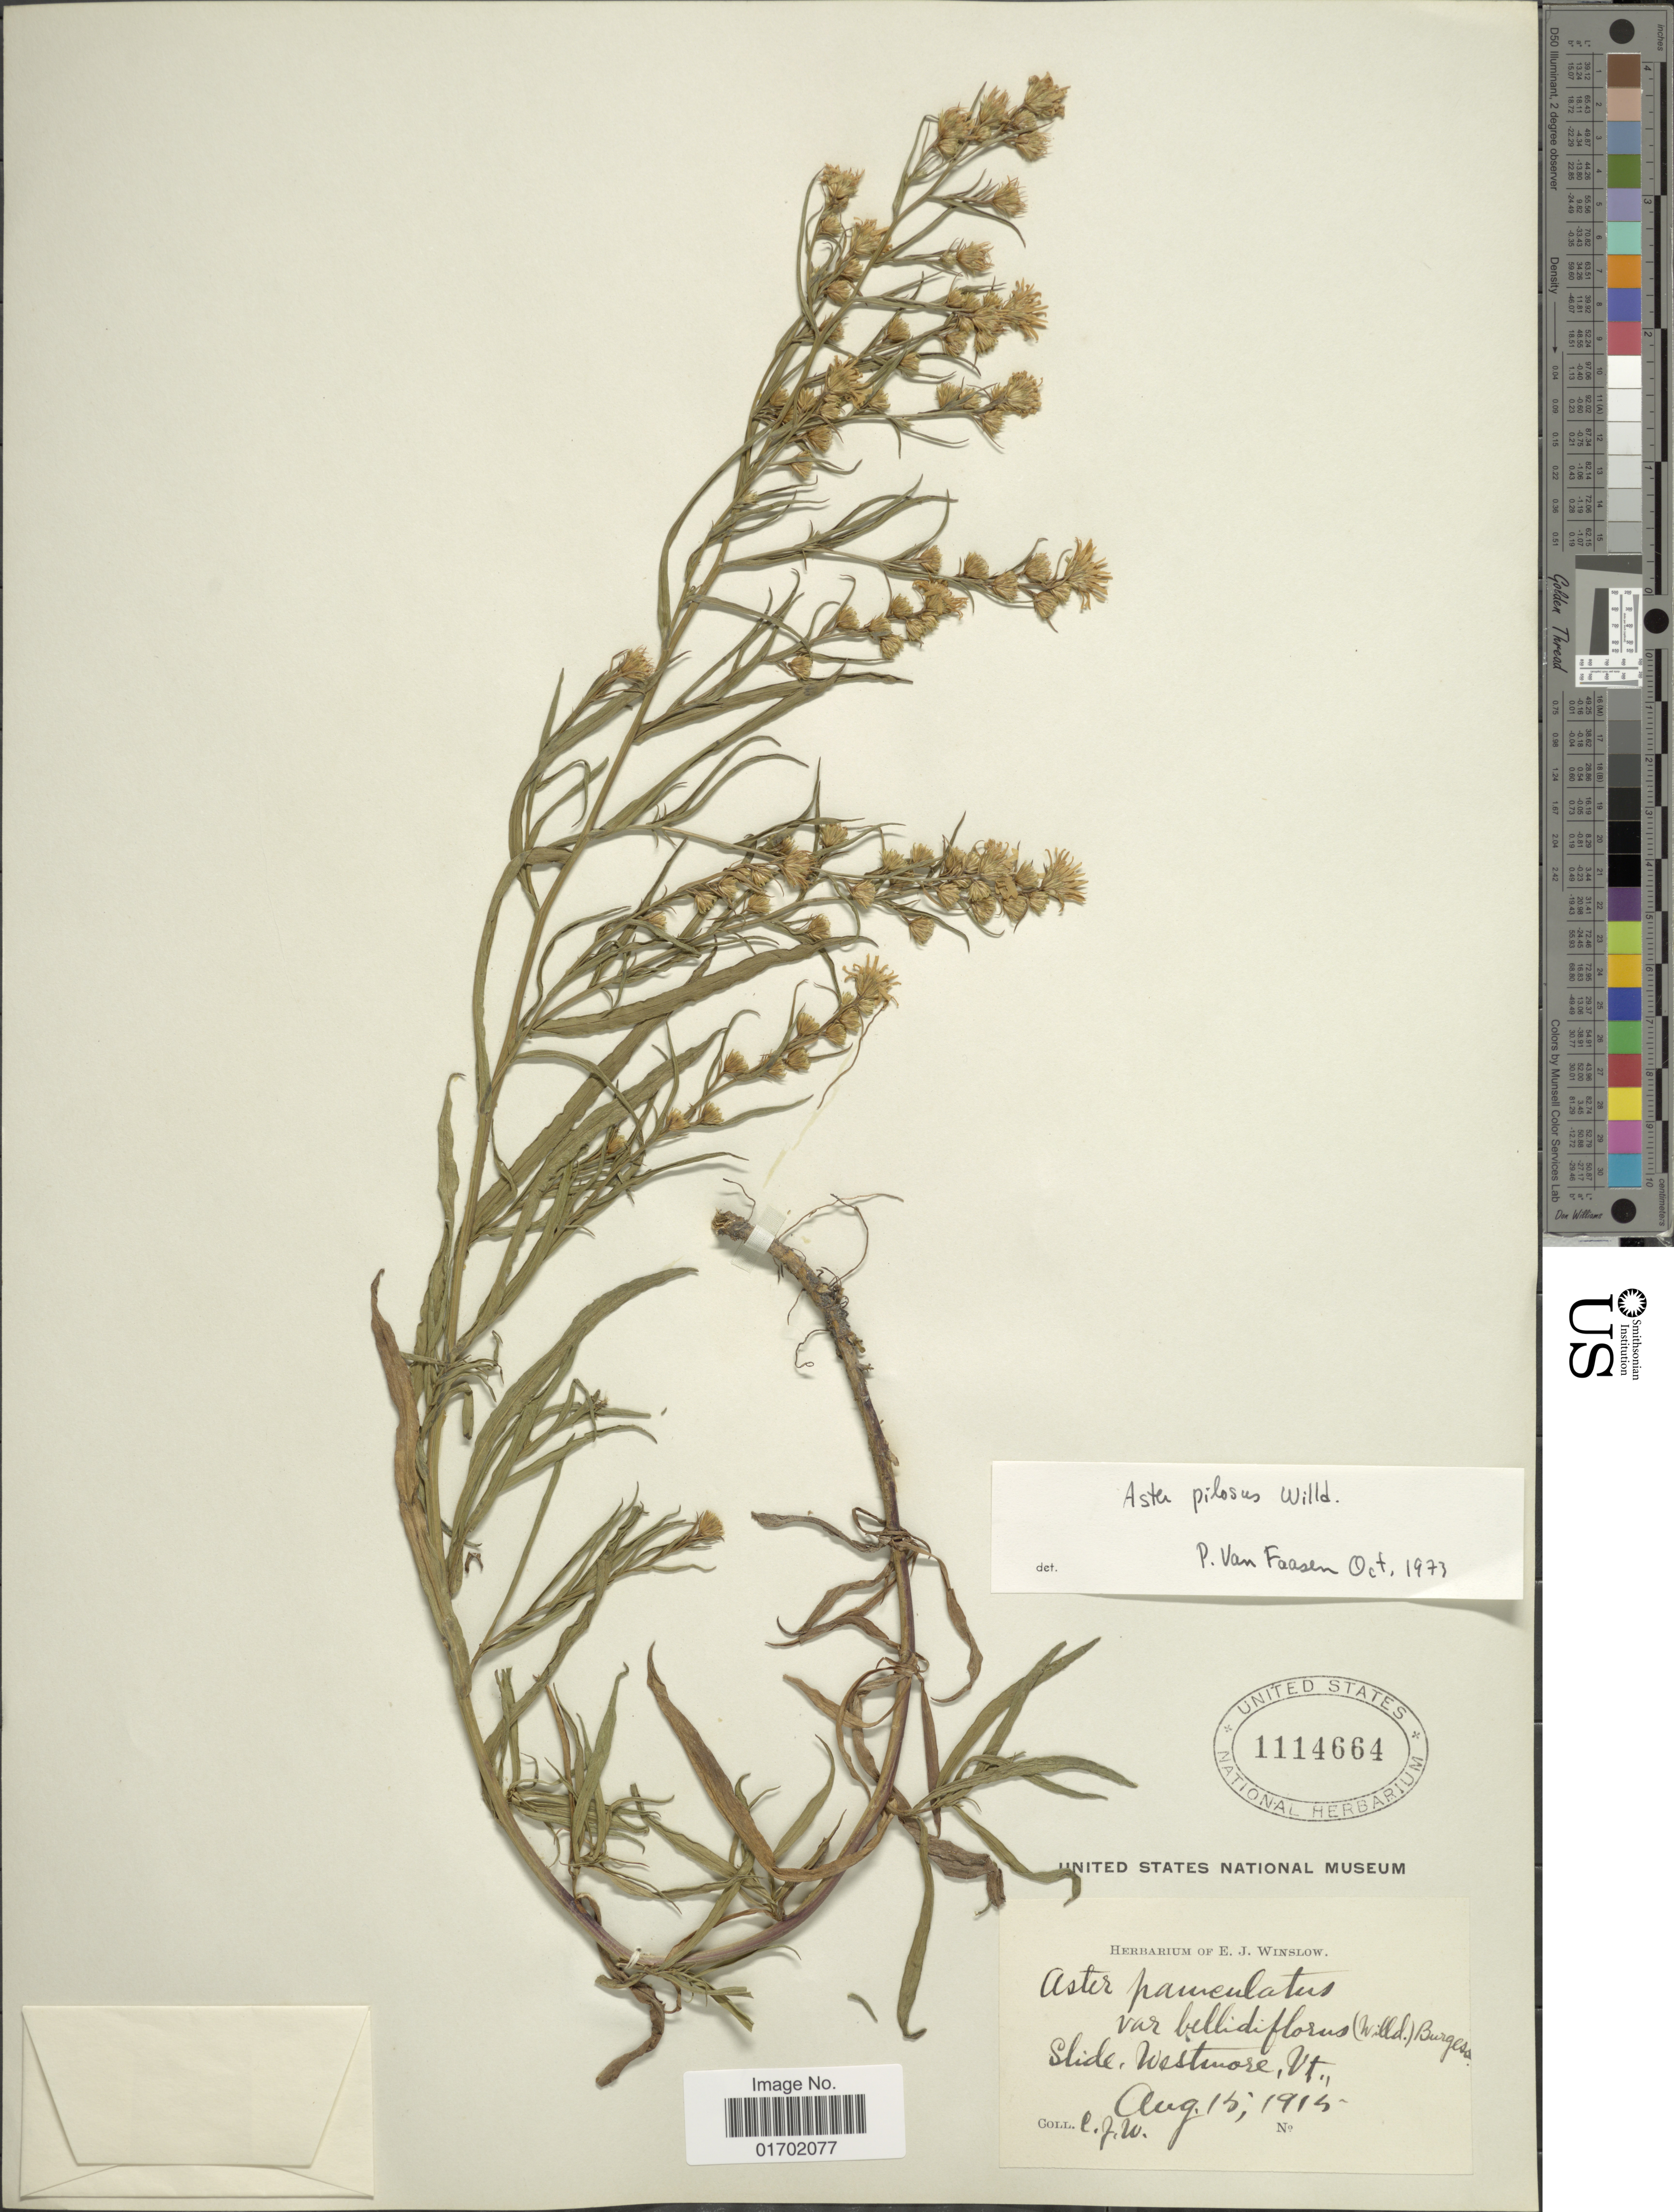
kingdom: Plantae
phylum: Tracheophyta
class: Magnoliopsida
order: Asterales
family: Asteraceae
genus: Symphyotrichum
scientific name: Symphyotrichum pilosum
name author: (Willd.) G.L. Nesom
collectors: E. Winslow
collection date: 1915-08-15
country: United States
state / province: Vermont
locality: Slide, Westmore, Vt.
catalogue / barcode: US 1114664